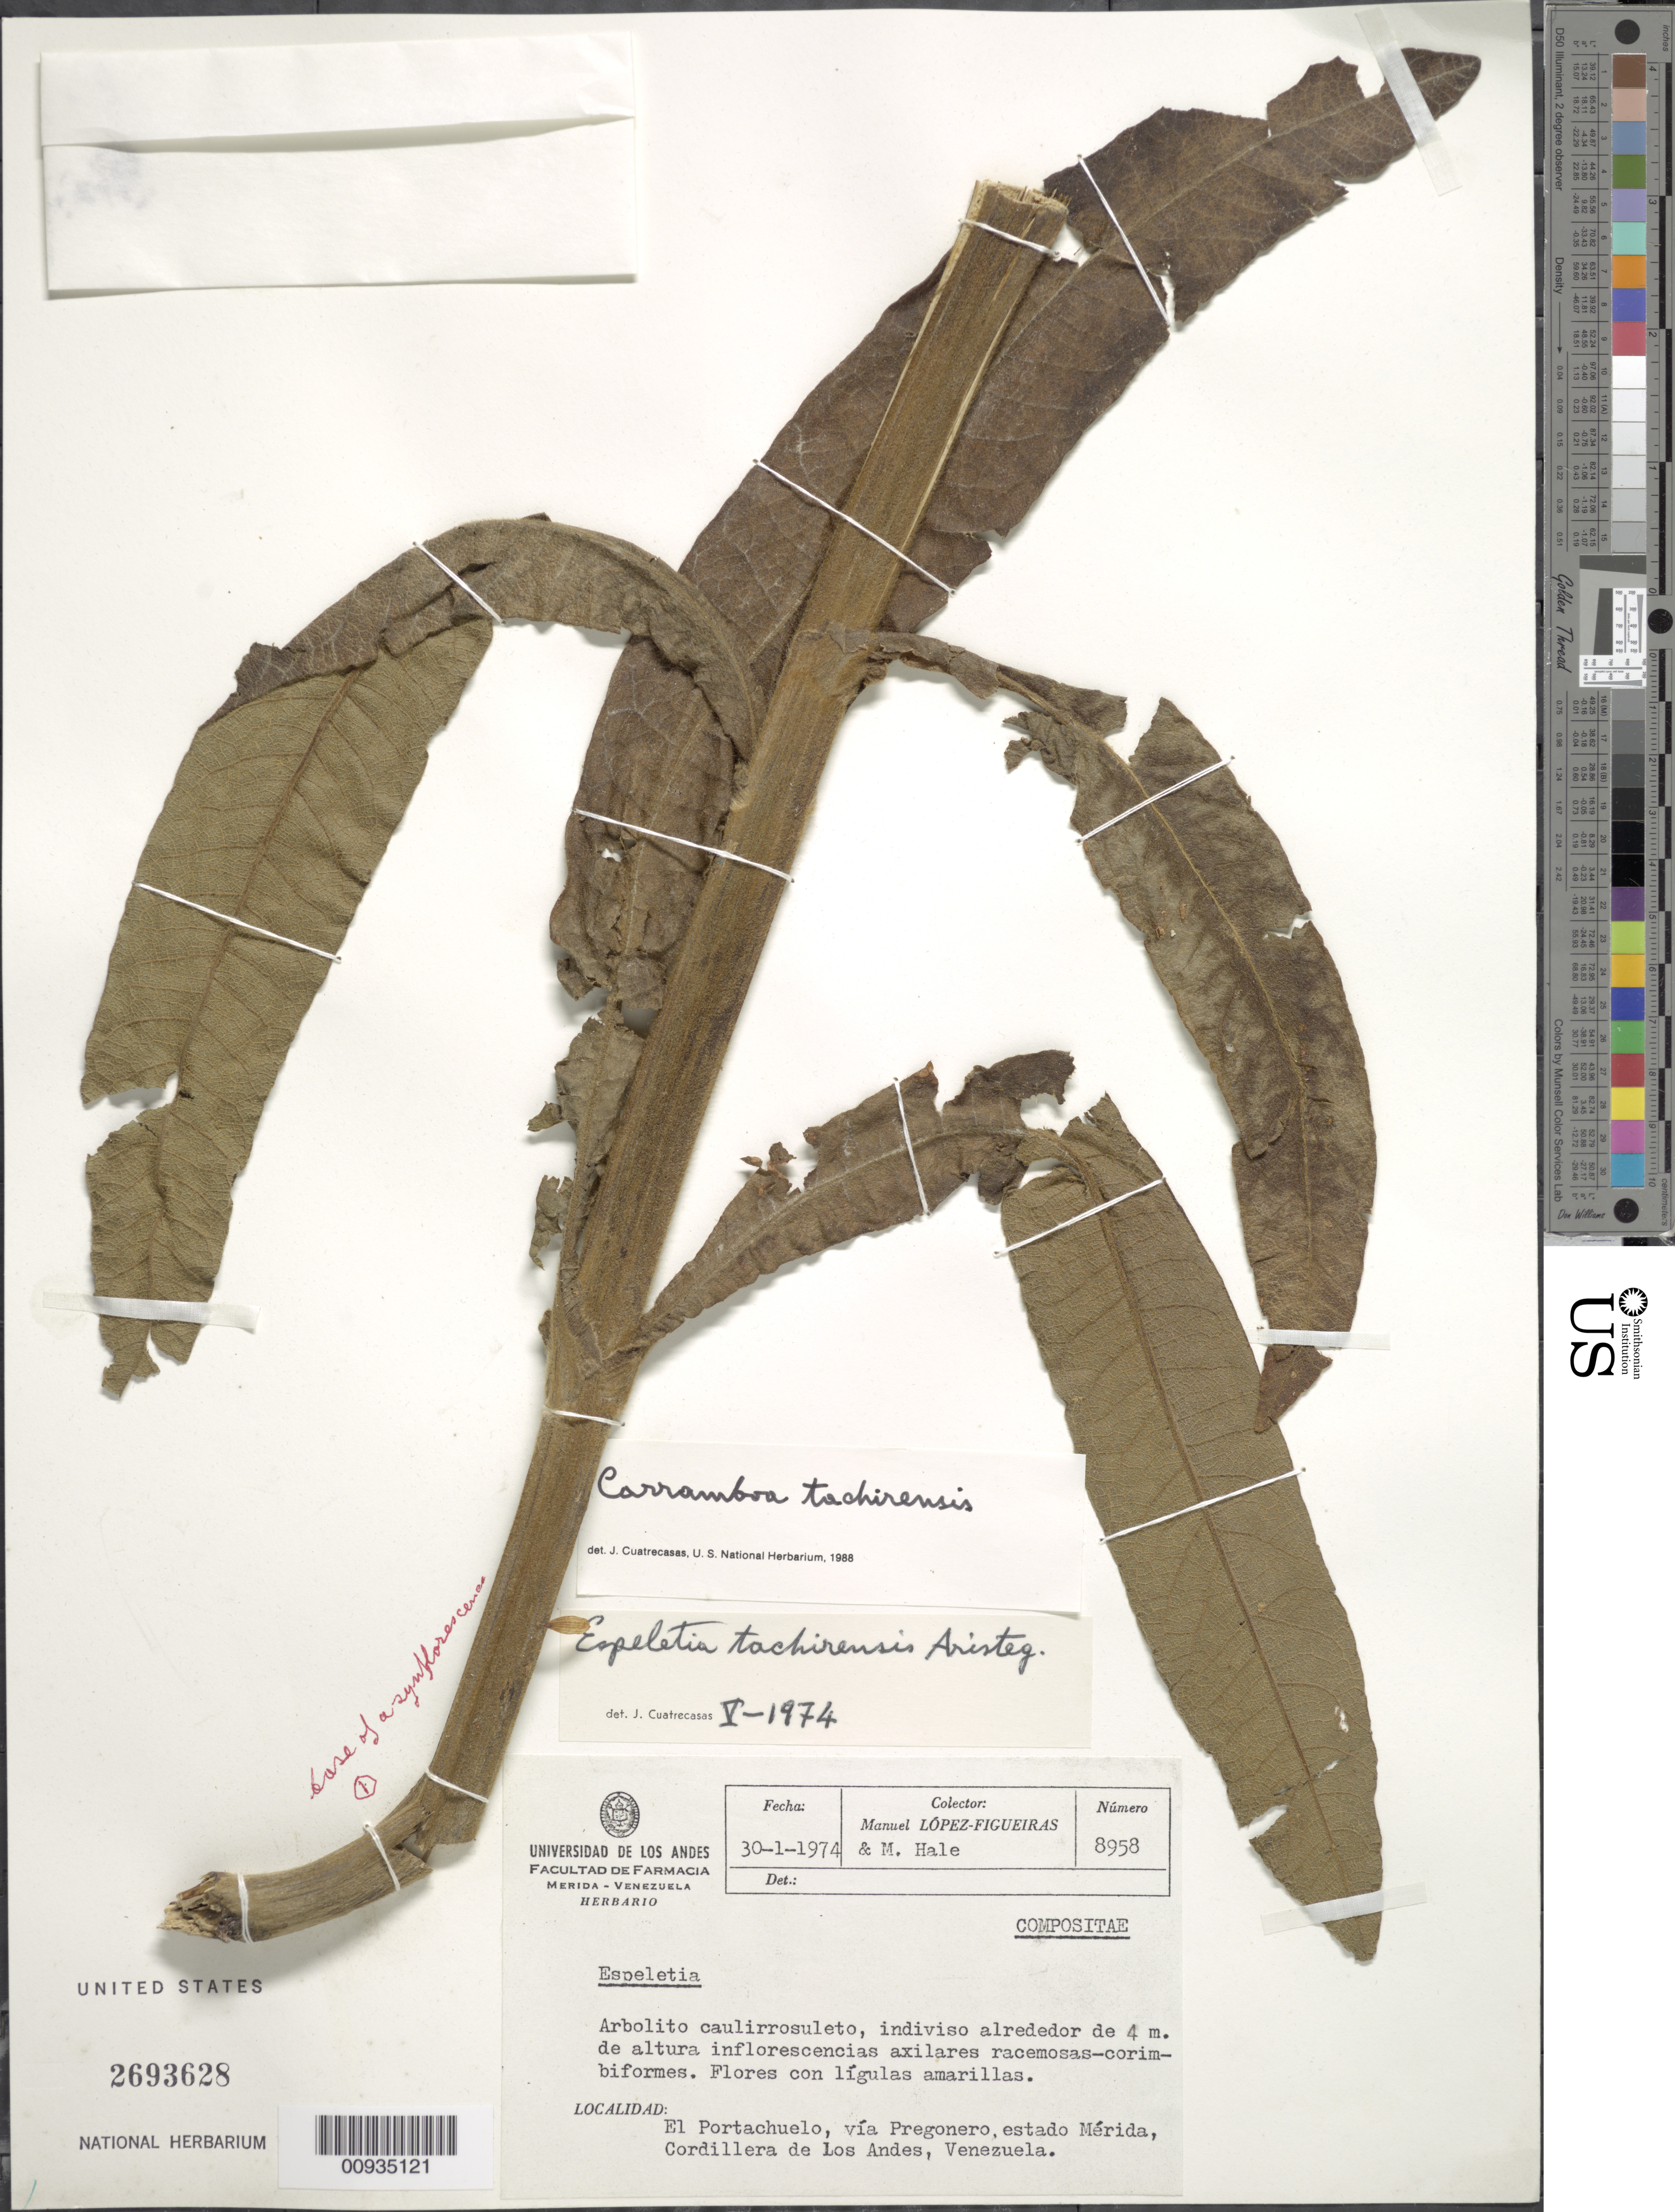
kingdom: Plantae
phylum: Tracheophyta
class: Magnoliopsida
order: Asterales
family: Asteraceae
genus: Carramboa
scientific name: Carramboa tachirensis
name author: (Aristeg.) Cuatrec.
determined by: Cuatrecasas, J.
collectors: M. López Figueiras & M. Hale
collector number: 8958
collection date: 1974-01-30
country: Venezuela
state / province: Mérida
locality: El Portachuelo, via Pregonero, Cordillera de Los Andes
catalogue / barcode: US 2693628